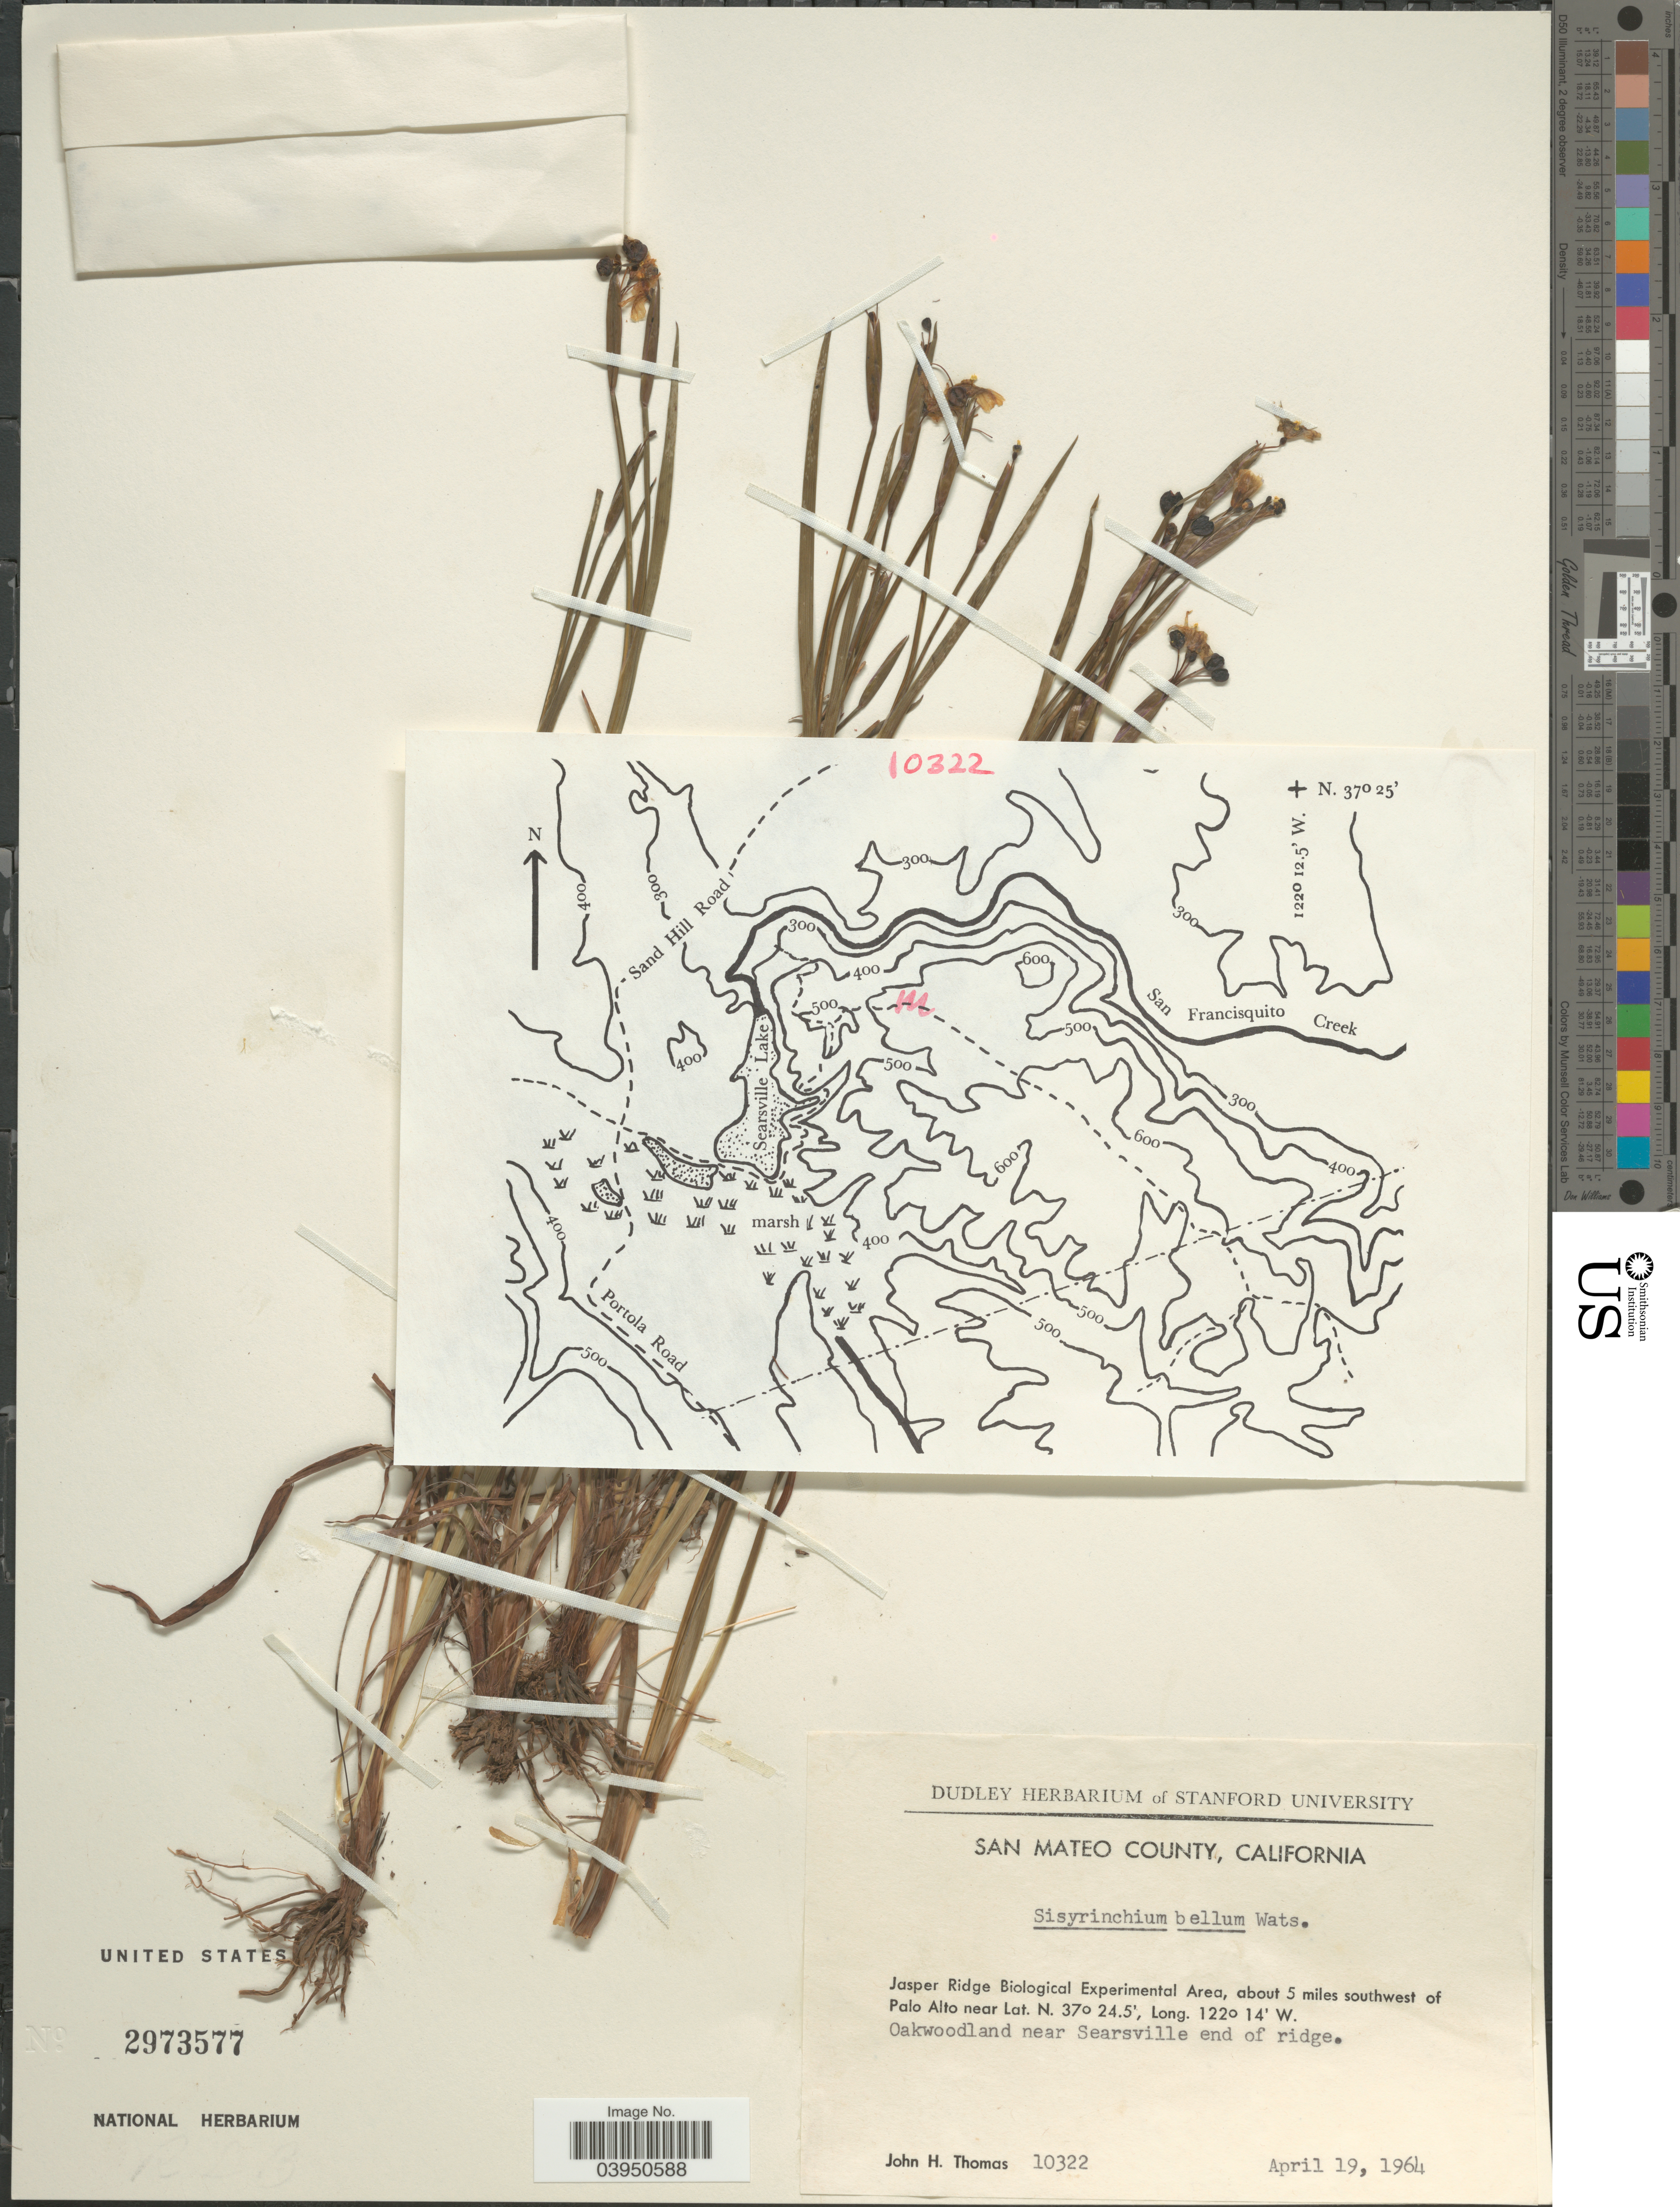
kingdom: Plantae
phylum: Tracheophyta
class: Liliopsida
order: Asparagales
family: Iridaceae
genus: Sisyrinchium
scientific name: Sisyrinchium bellum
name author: S. Watson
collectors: J. T. Howell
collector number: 10322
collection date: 1964-04-19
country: United States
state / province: California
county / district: San Mateo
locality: San Mateo County. Jasper Ridge Biological Experimental Area, about 5 miles southwest of Palo Alto. Oakwoodland near Searsville end of ridge.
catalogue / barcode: US 2973577